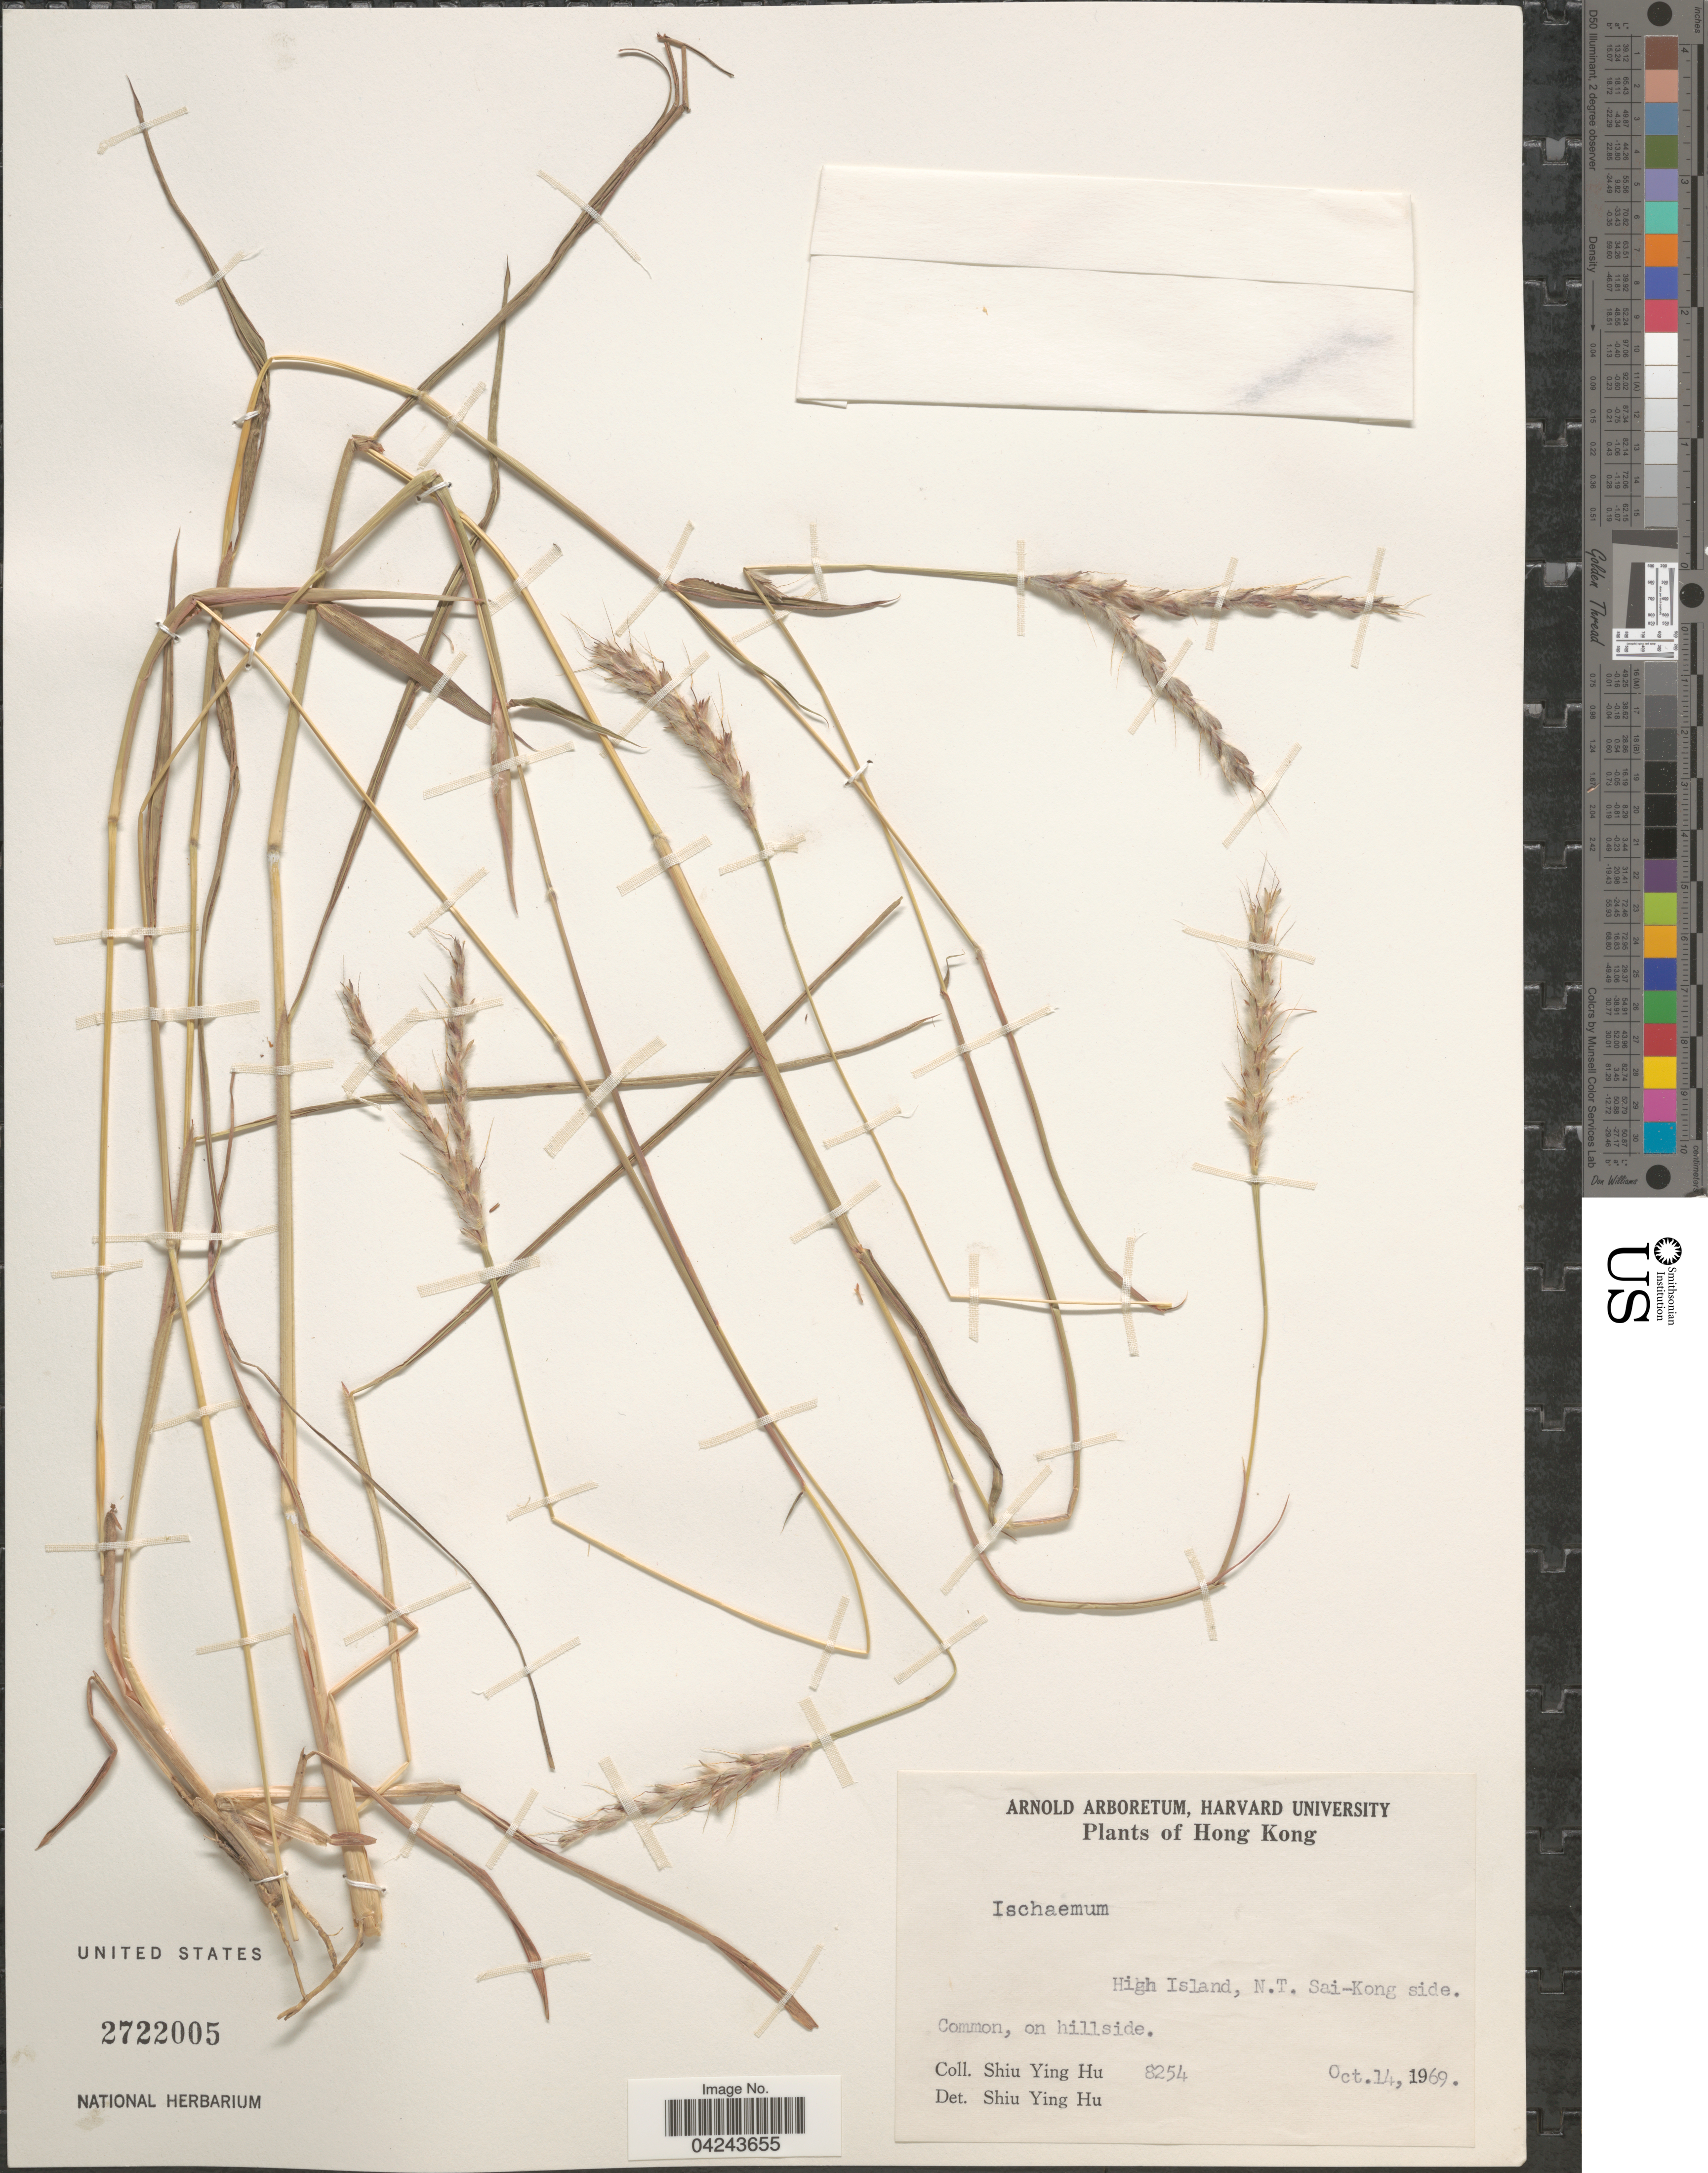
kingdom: Plantae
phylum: Tracheophyta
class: Liliopsida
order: Poales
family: Poaceae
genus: Ischaemum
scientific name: Ischaemum sp.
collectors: S. Y. Hu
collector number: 8254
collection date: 1969-10-14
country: China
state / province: Hong Kong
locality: High Island, N.T. Sai-Kong side.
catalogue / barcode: US 2722005